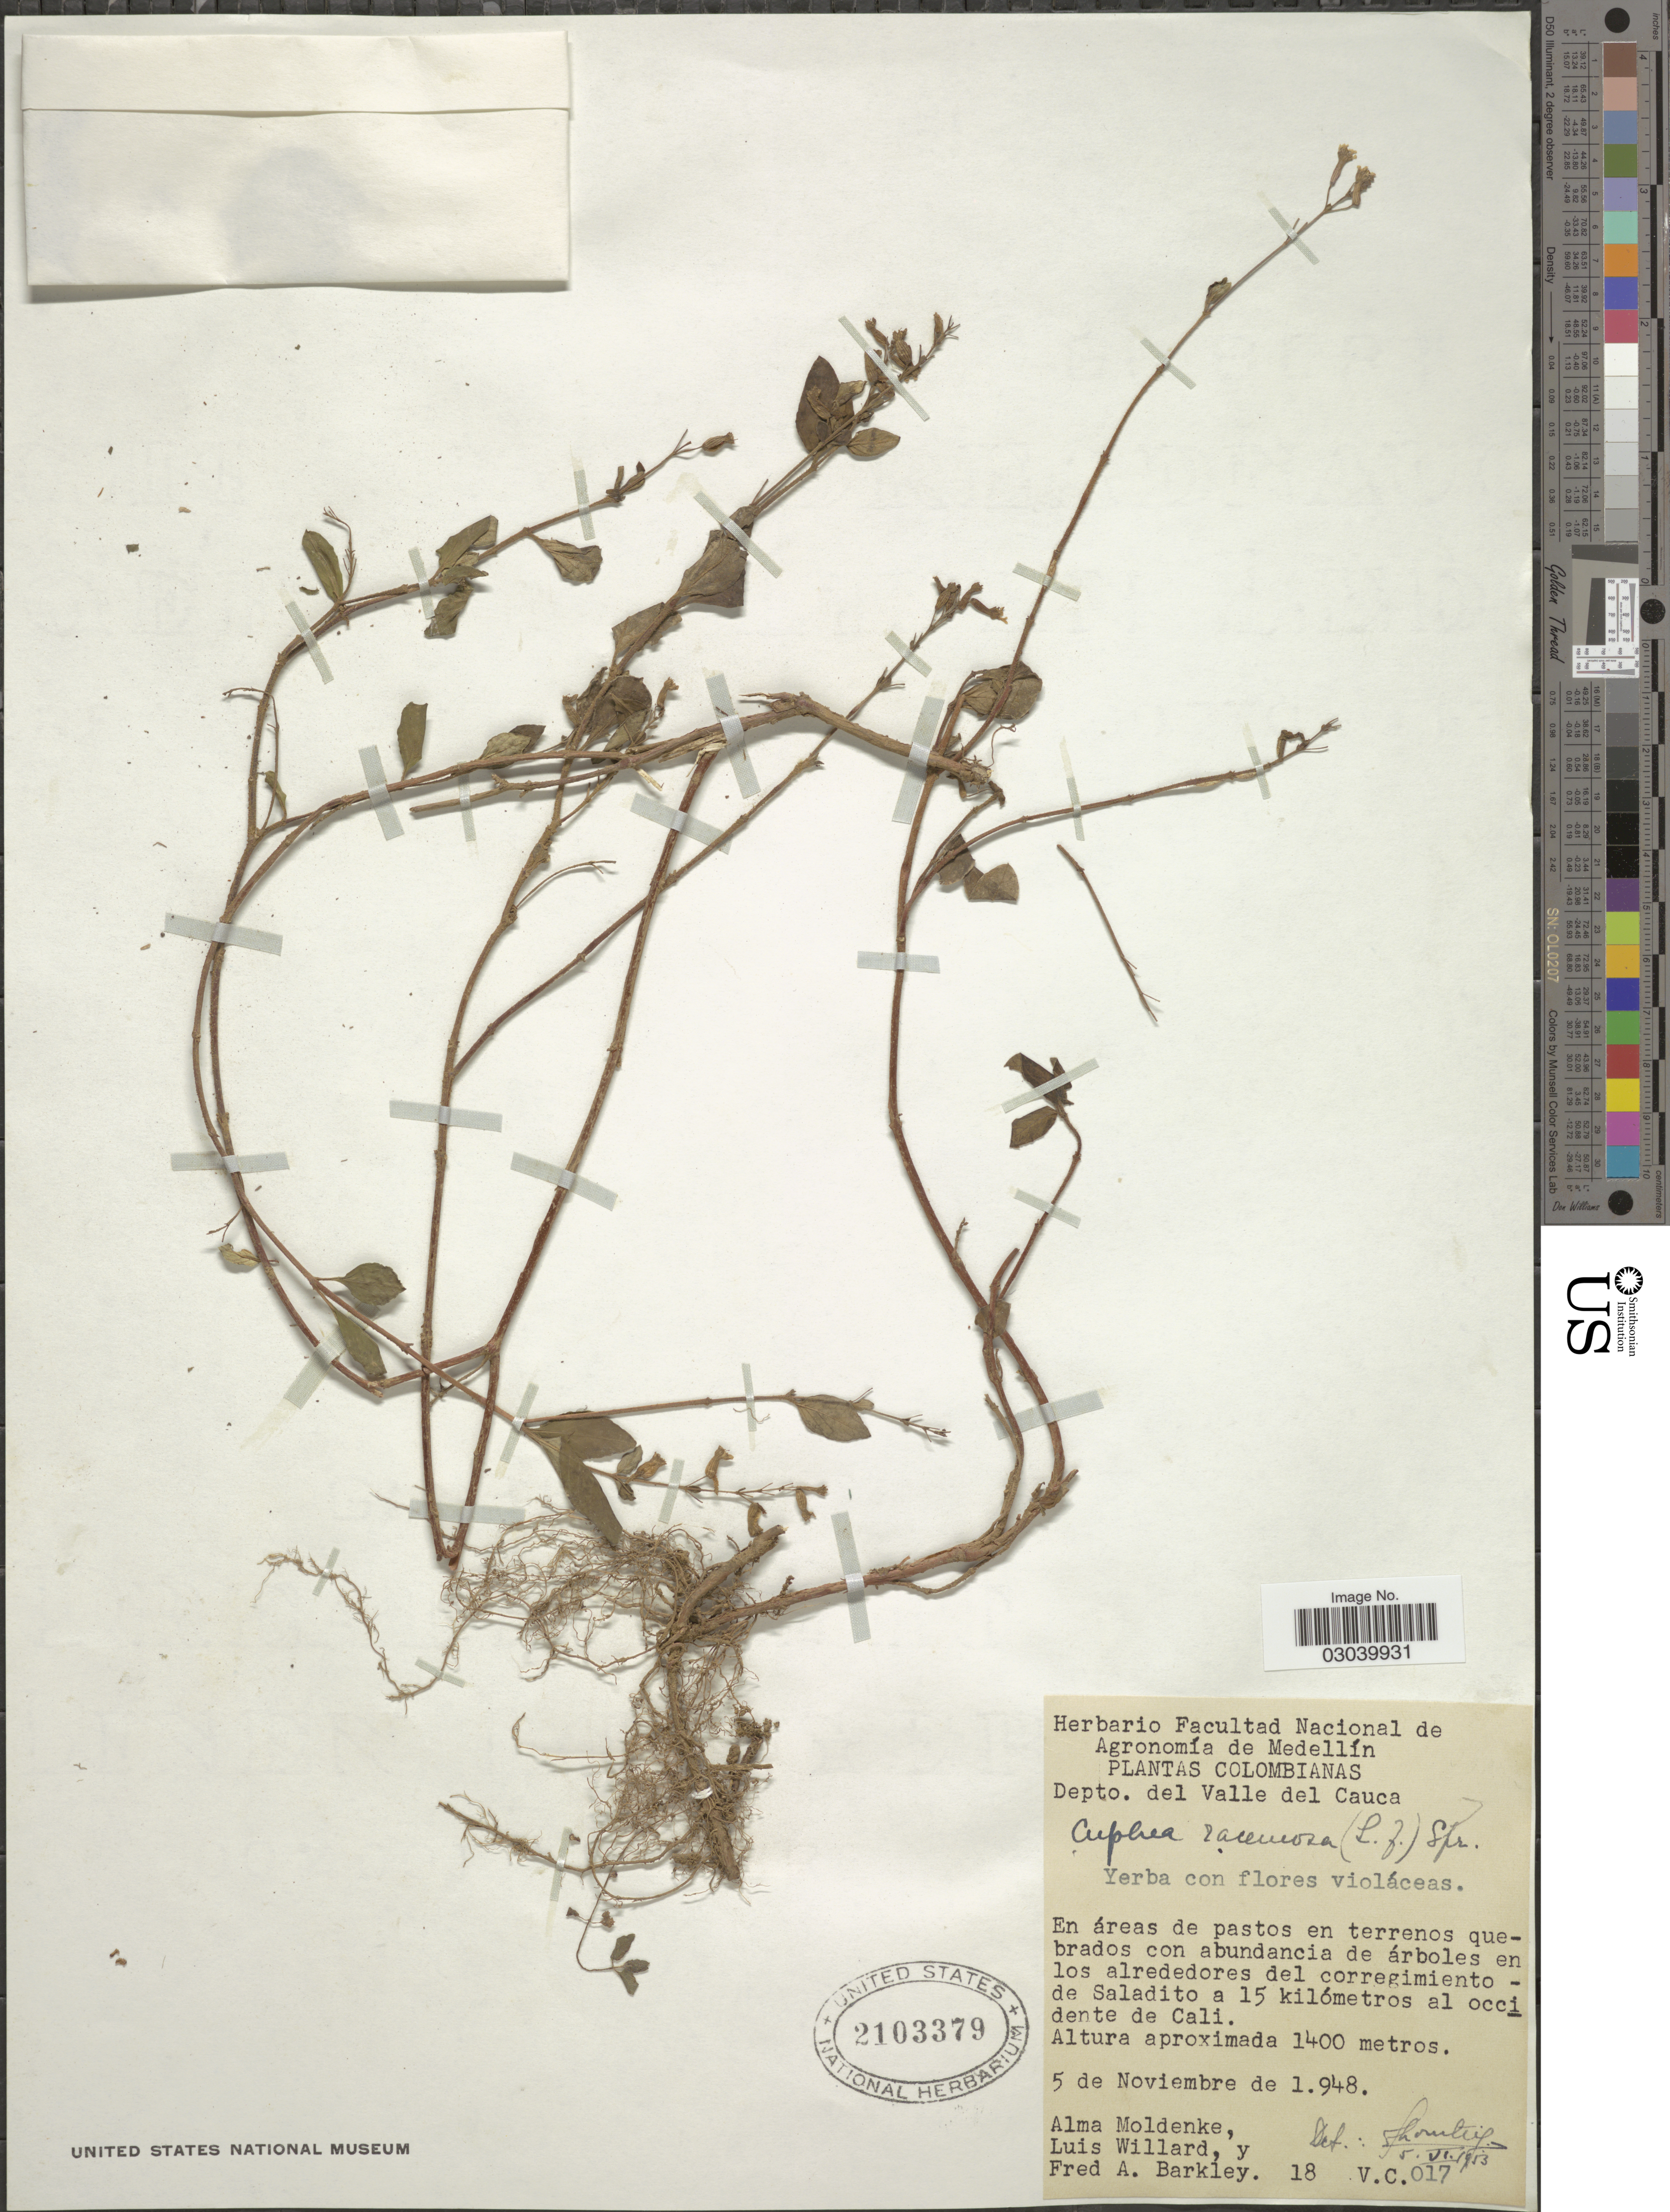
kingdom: Plantae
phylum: Tracheophyta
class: Magnoliopsida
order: Myrtales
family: Lythraceae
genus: Cuphea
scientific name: Cuphea racemosa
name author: (L. f.) Spreng.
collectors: A. L. Moldenke, L. Willard & F. A. Barkley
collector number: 18V.C.017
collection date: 1948-11-05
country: Colombia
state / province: Valle del Cauca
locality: Depto. del Valle del Cauca, En áreas de pastos en terrenos quebrados con abundancia de árboles en los alrededores del corregimiento - de Saladito a 15 kilómetros al occidente de Cali.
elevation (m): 1400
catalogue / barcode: US 2103379